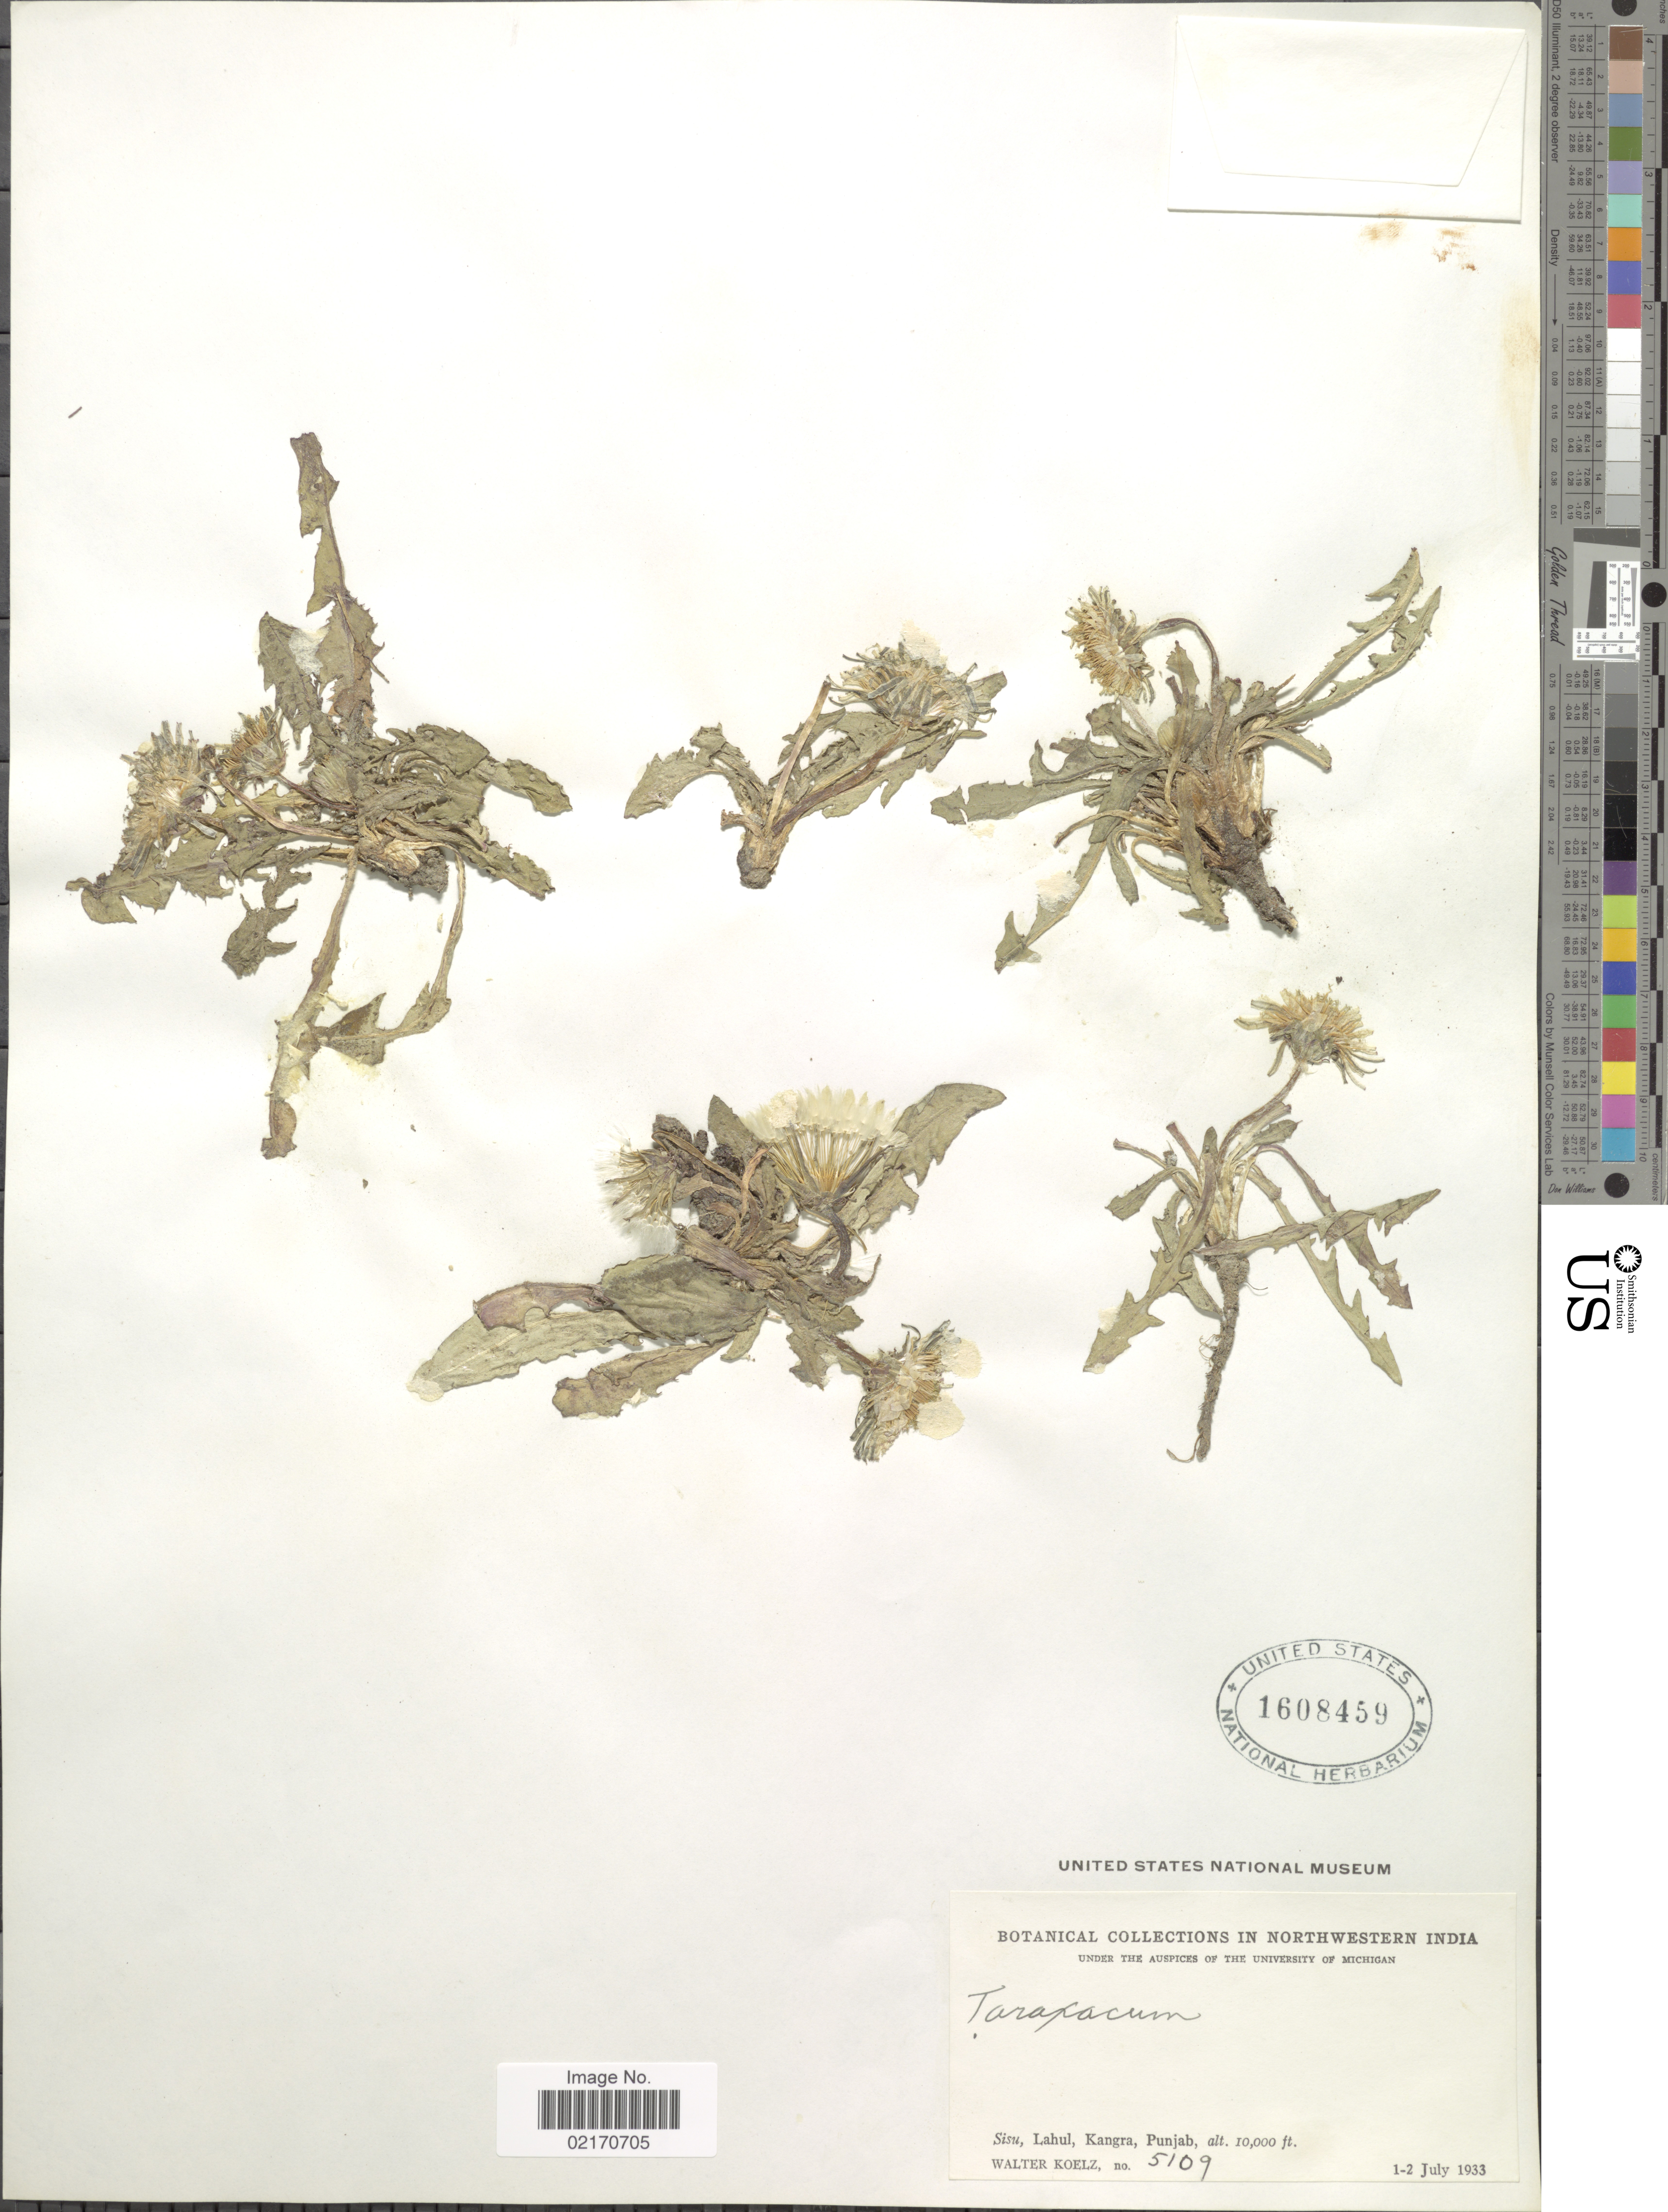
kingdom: Plantae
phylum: Tracheophyta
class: Magnoliopsida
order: Asterales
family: Asteraceae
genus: Taraxacum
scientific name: Taraxacum sp.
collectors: W. N. Koelz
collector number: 5109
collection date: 1933-07-01/1933-07-02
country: India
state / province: Himachal Pradesh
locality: Northwestern India, Sisu, Lahul, Kangra.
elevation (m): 3048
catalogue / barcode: US 1608459